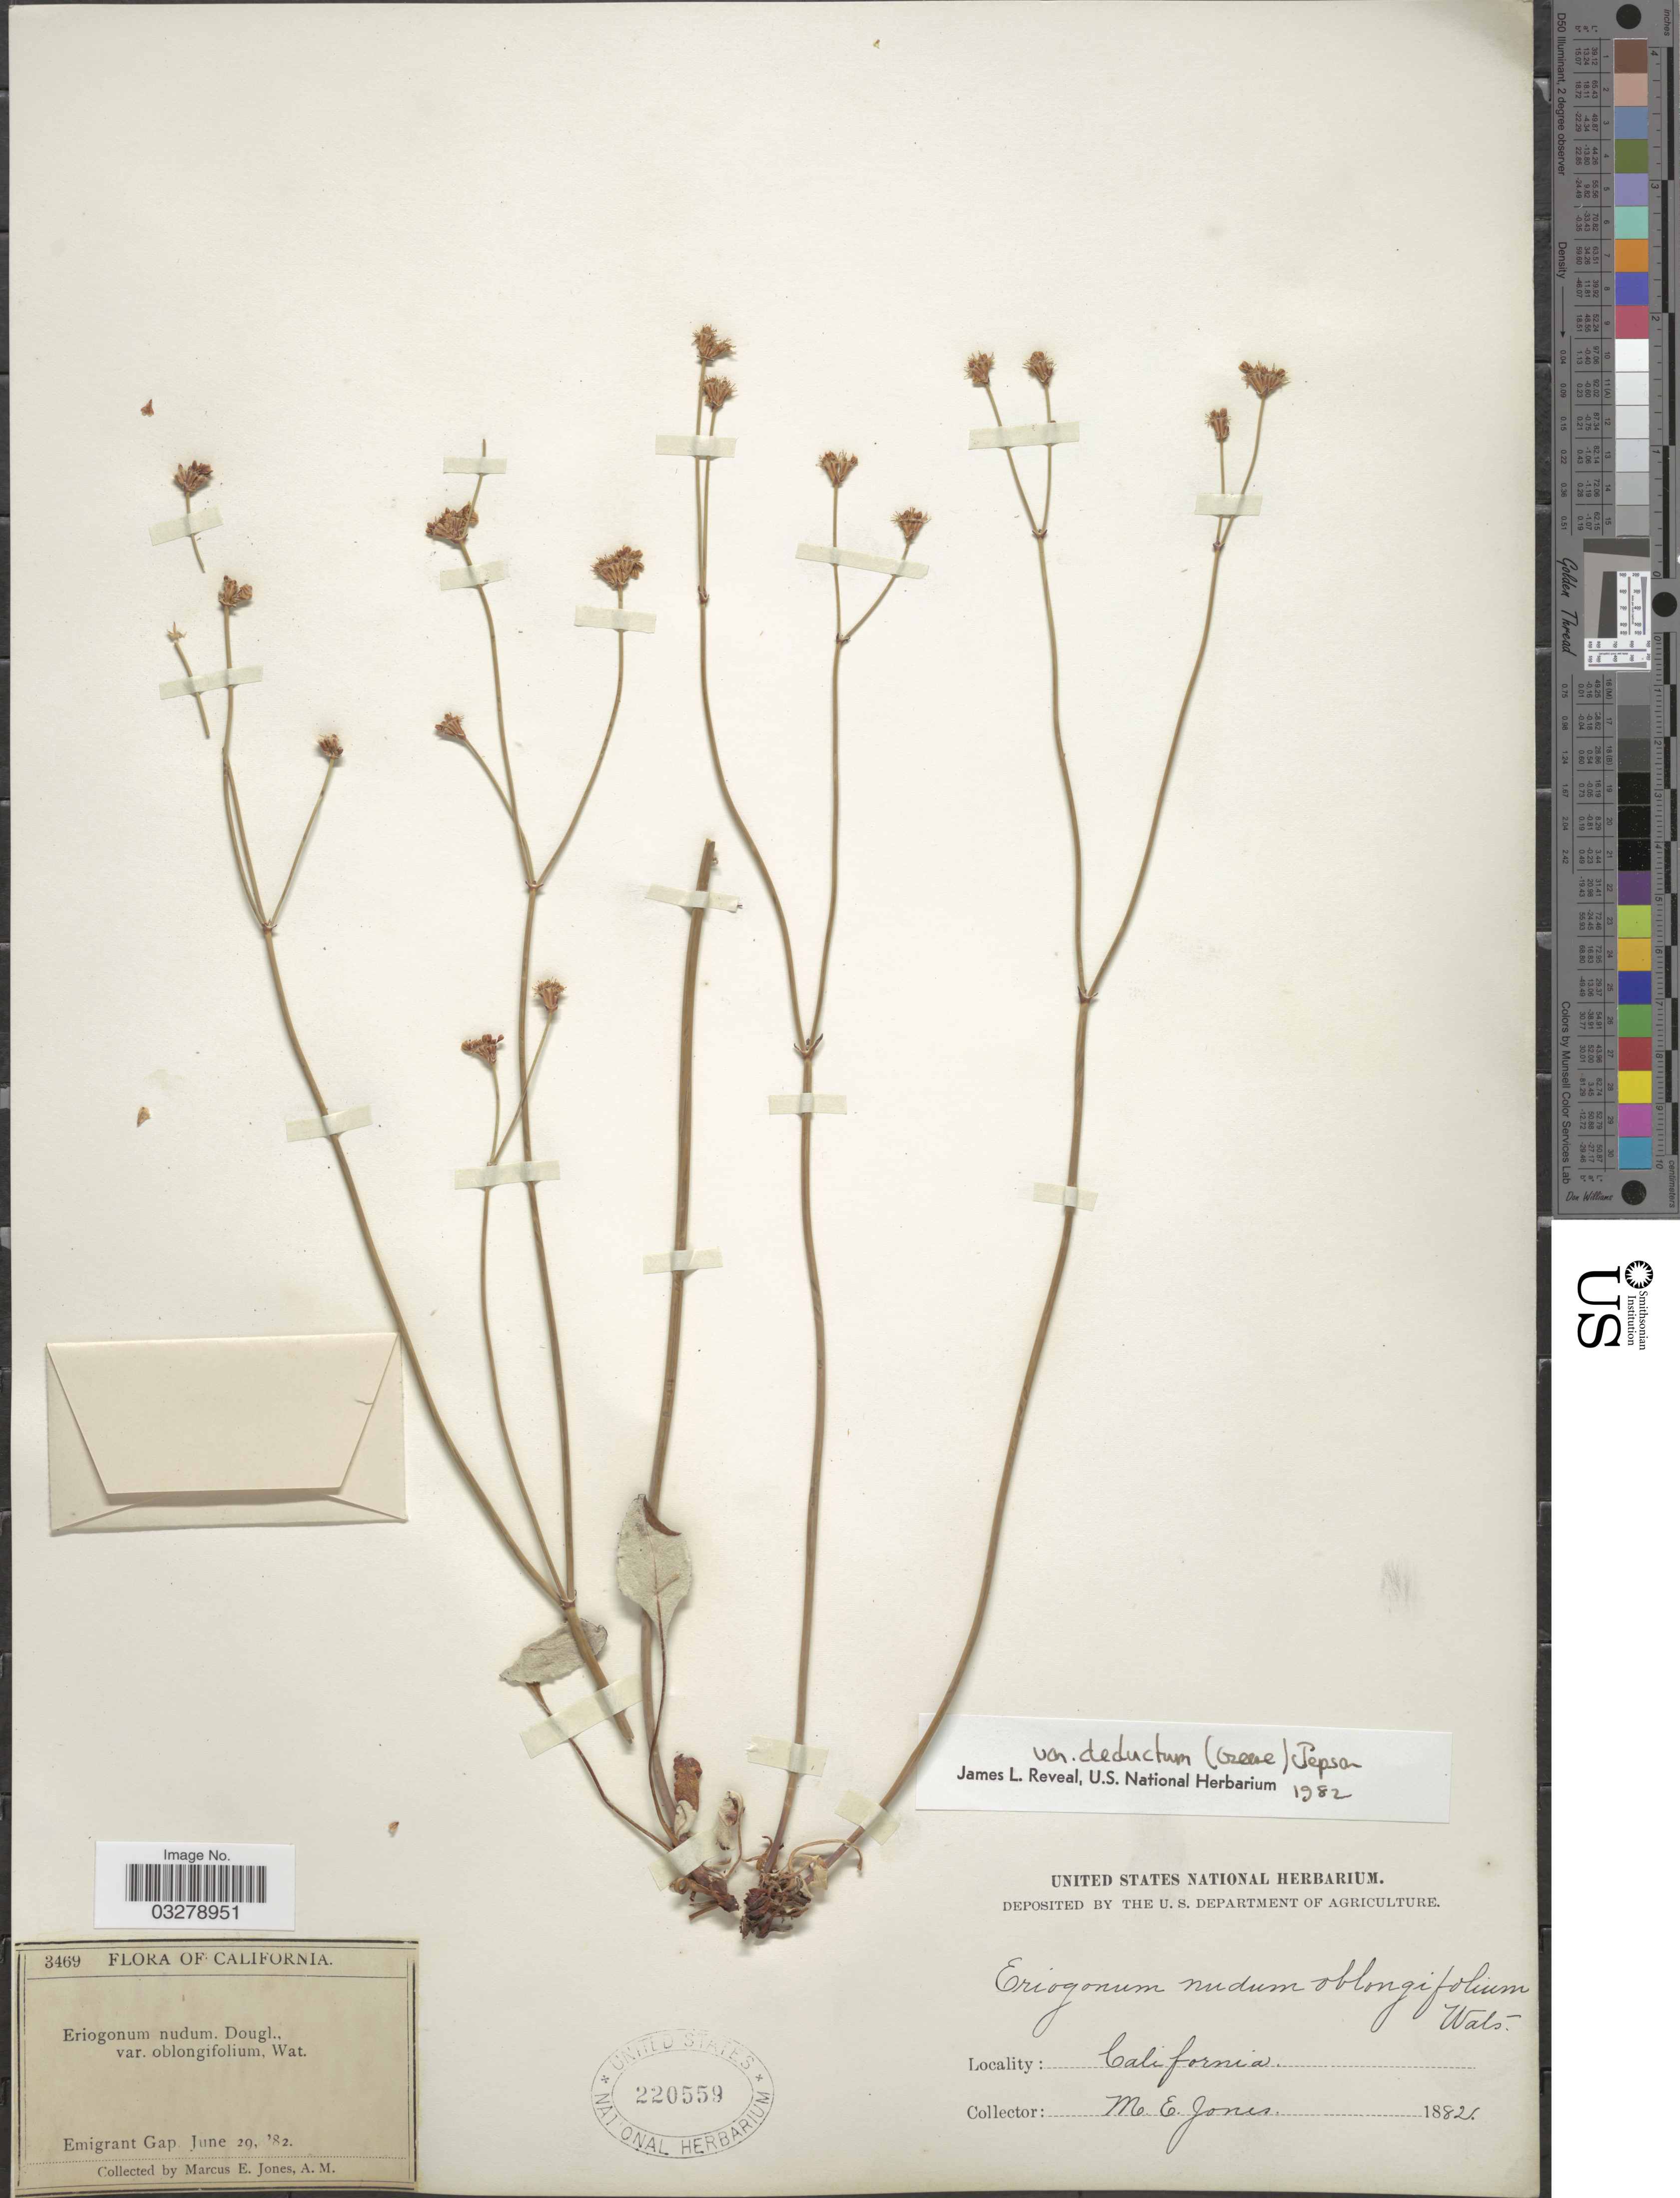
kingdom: Plantae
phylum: Tracheophyta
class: Magnoliopsida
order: Caryophyllales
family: Polygonaceae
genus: Eriogonum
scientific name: Eriogonum nudum var. deductum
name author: (Greene) Jeps.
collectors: M. E. Jones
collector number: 3469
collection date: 1882-06-29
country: United States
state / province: California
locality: Emigrant Gap.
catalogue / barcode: US 220559